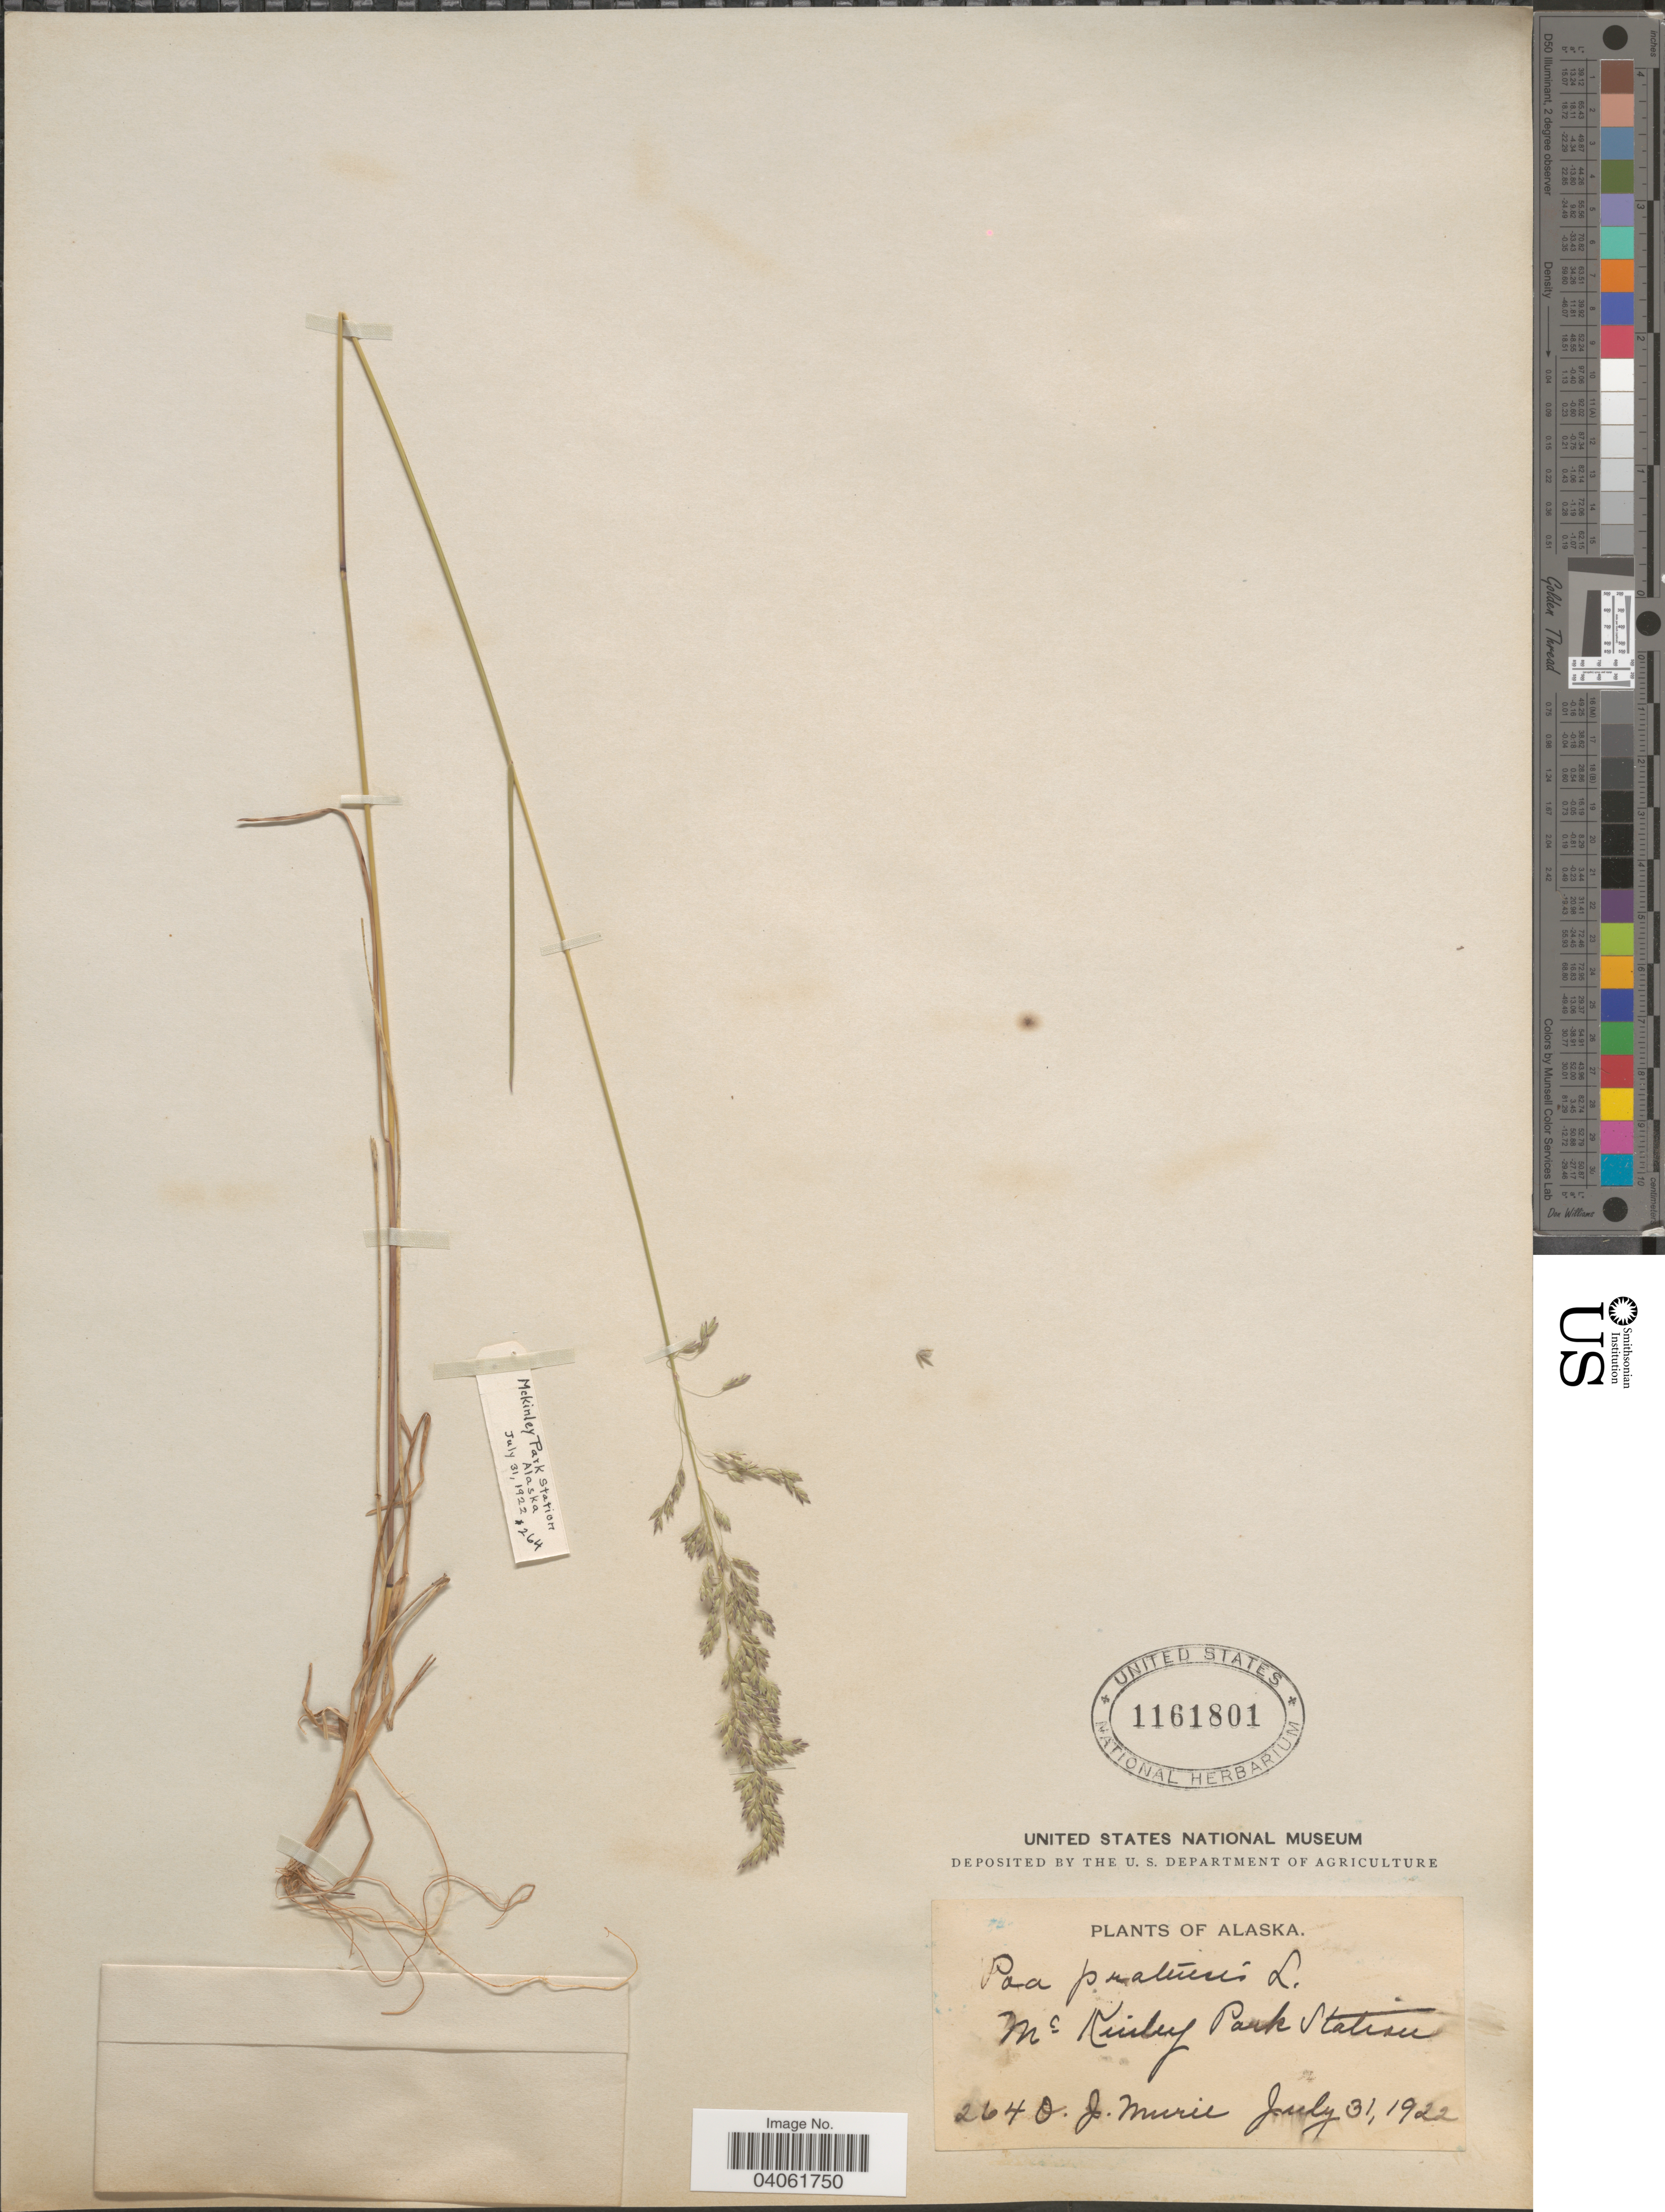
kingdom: Plantae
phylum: Tracheophyta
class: Liliopsida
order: Poales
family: Poaceae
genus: Poa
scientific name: Poa pratensis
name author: L.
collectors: O. Murie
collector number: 264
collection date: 1922-07-31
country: United States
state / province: Alaska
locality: Mc Kinley Park Station.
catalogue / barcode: US 1161801